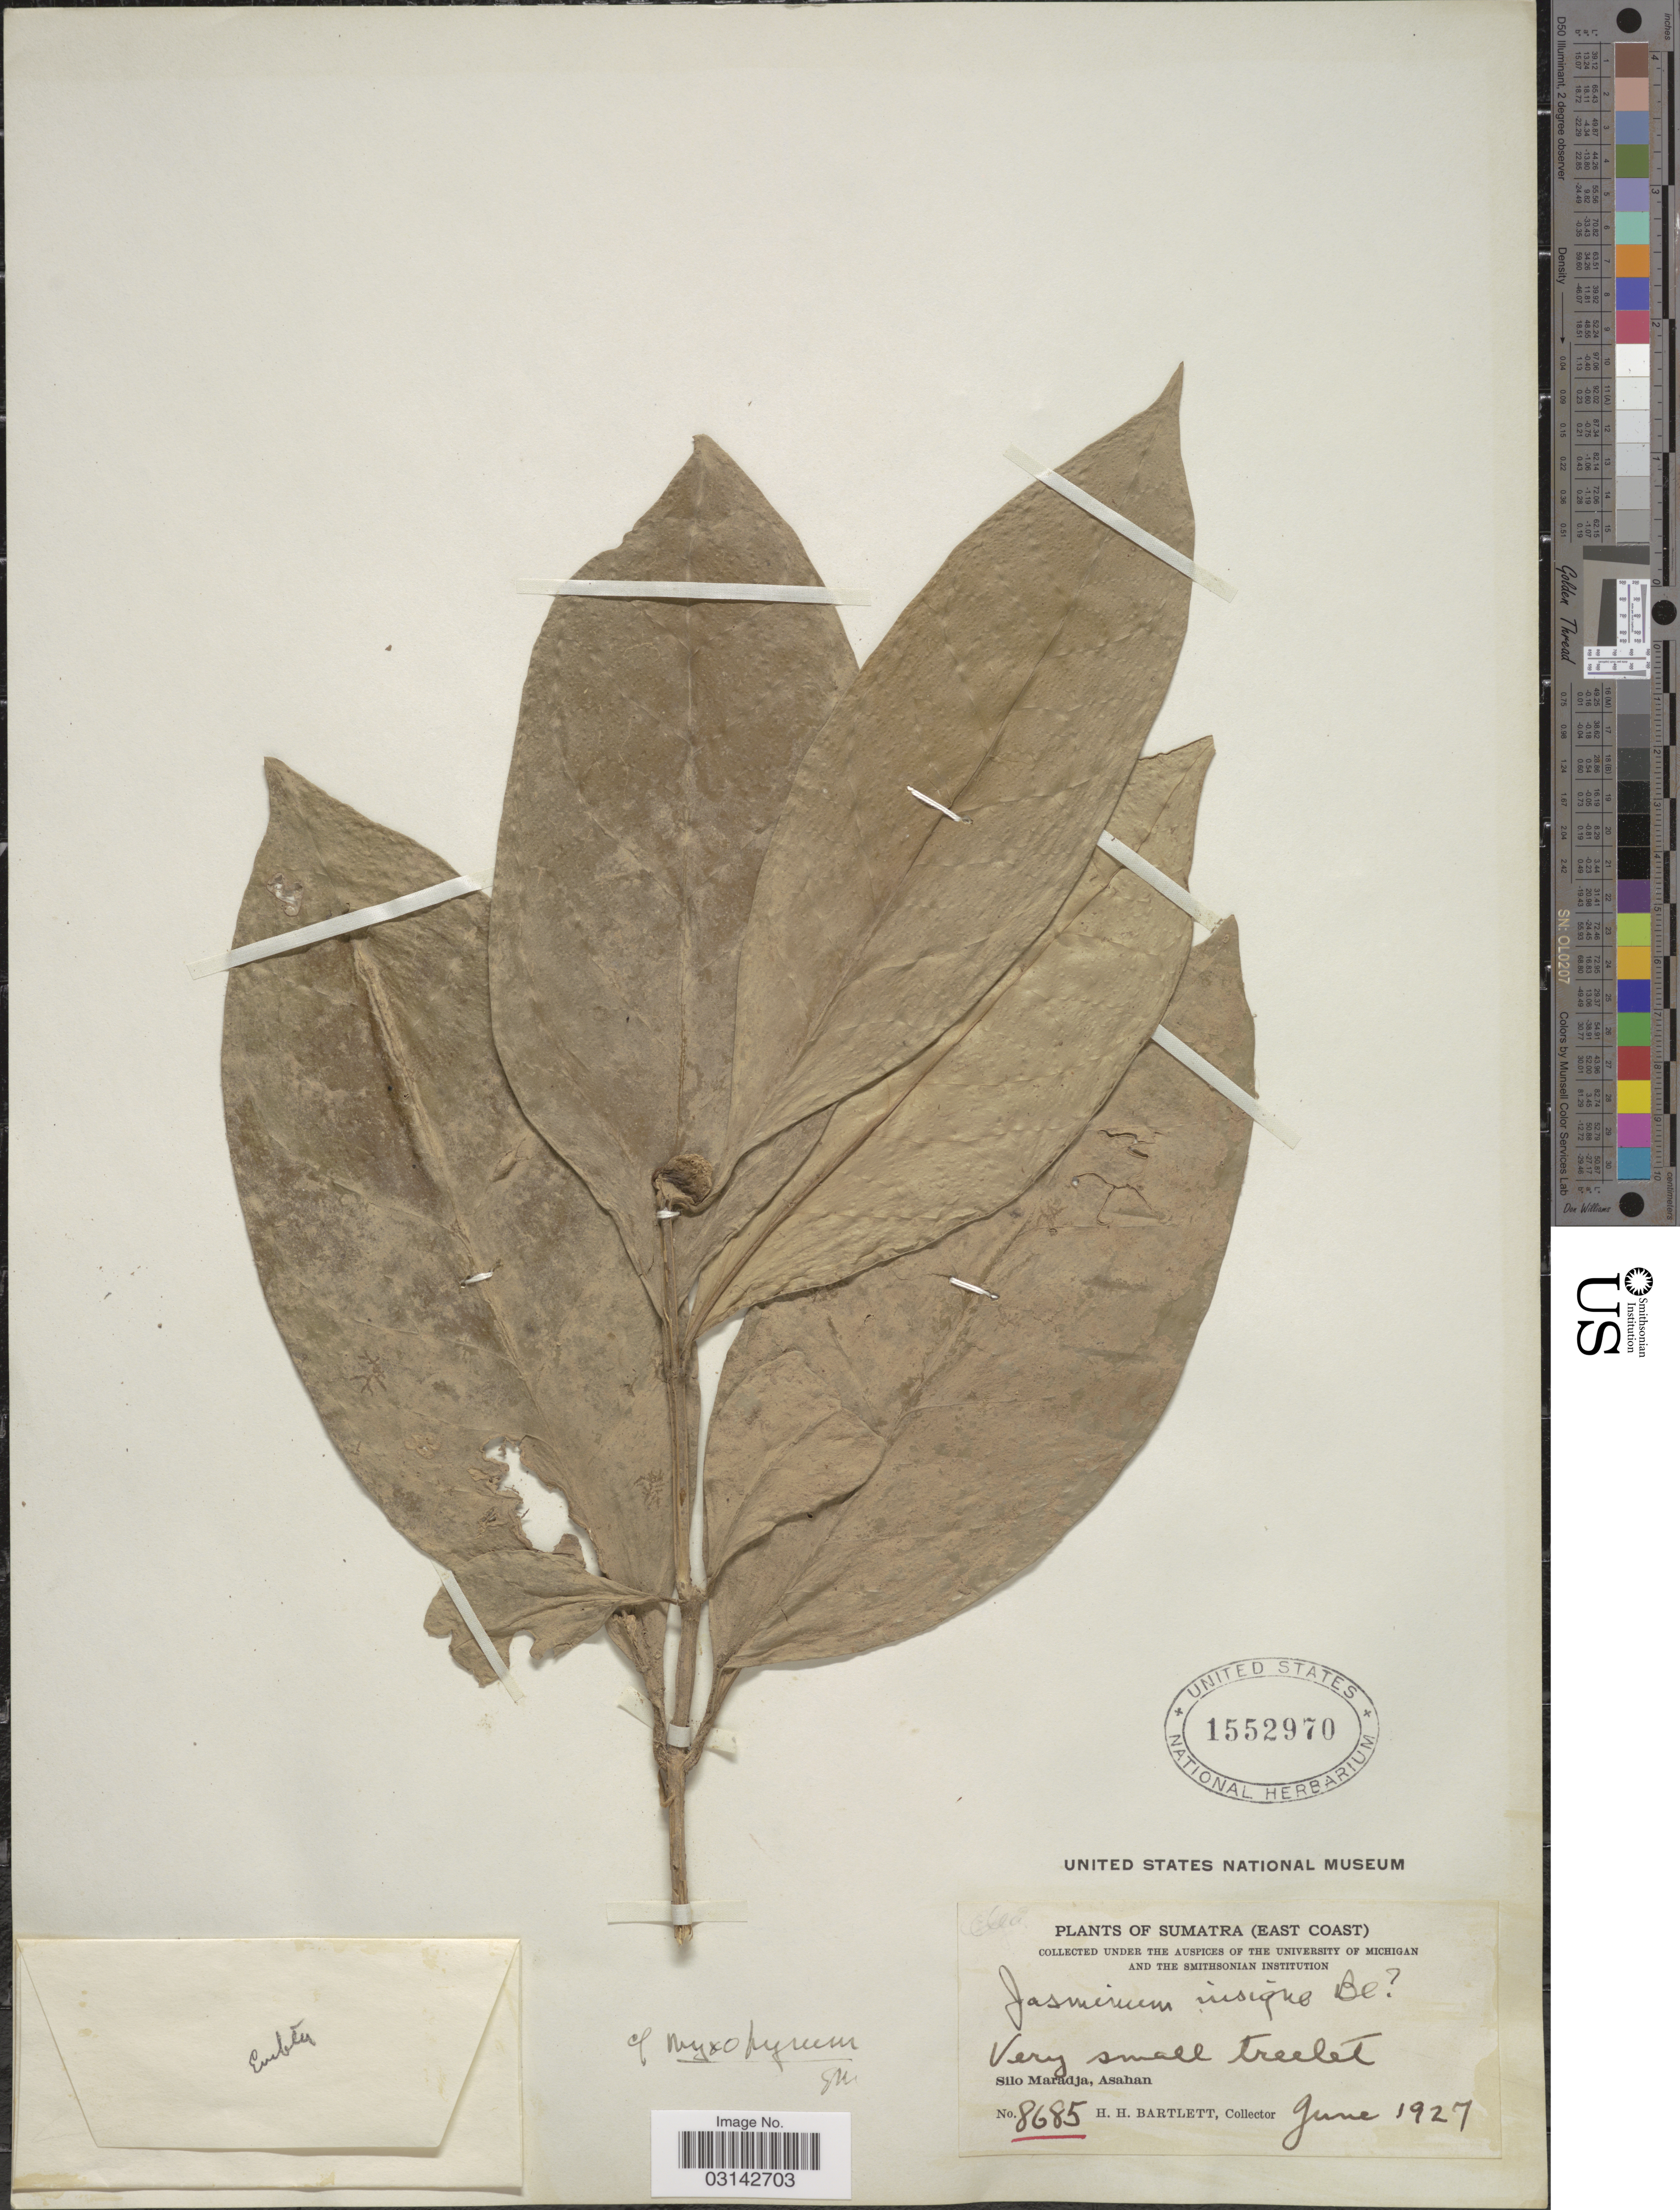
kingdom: Plantae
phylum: Tracheophyta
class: Magnoliopsida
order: Lamiales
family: Oleaceae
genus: Myxopyrum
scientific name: Myxopyrum sp.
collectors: H. H. Bartlett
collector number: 8685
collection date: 1927-06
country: Indonesia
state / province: Sumatra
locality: (East Coast), Silo Maradja, Asahan.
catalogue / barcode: US 1552970